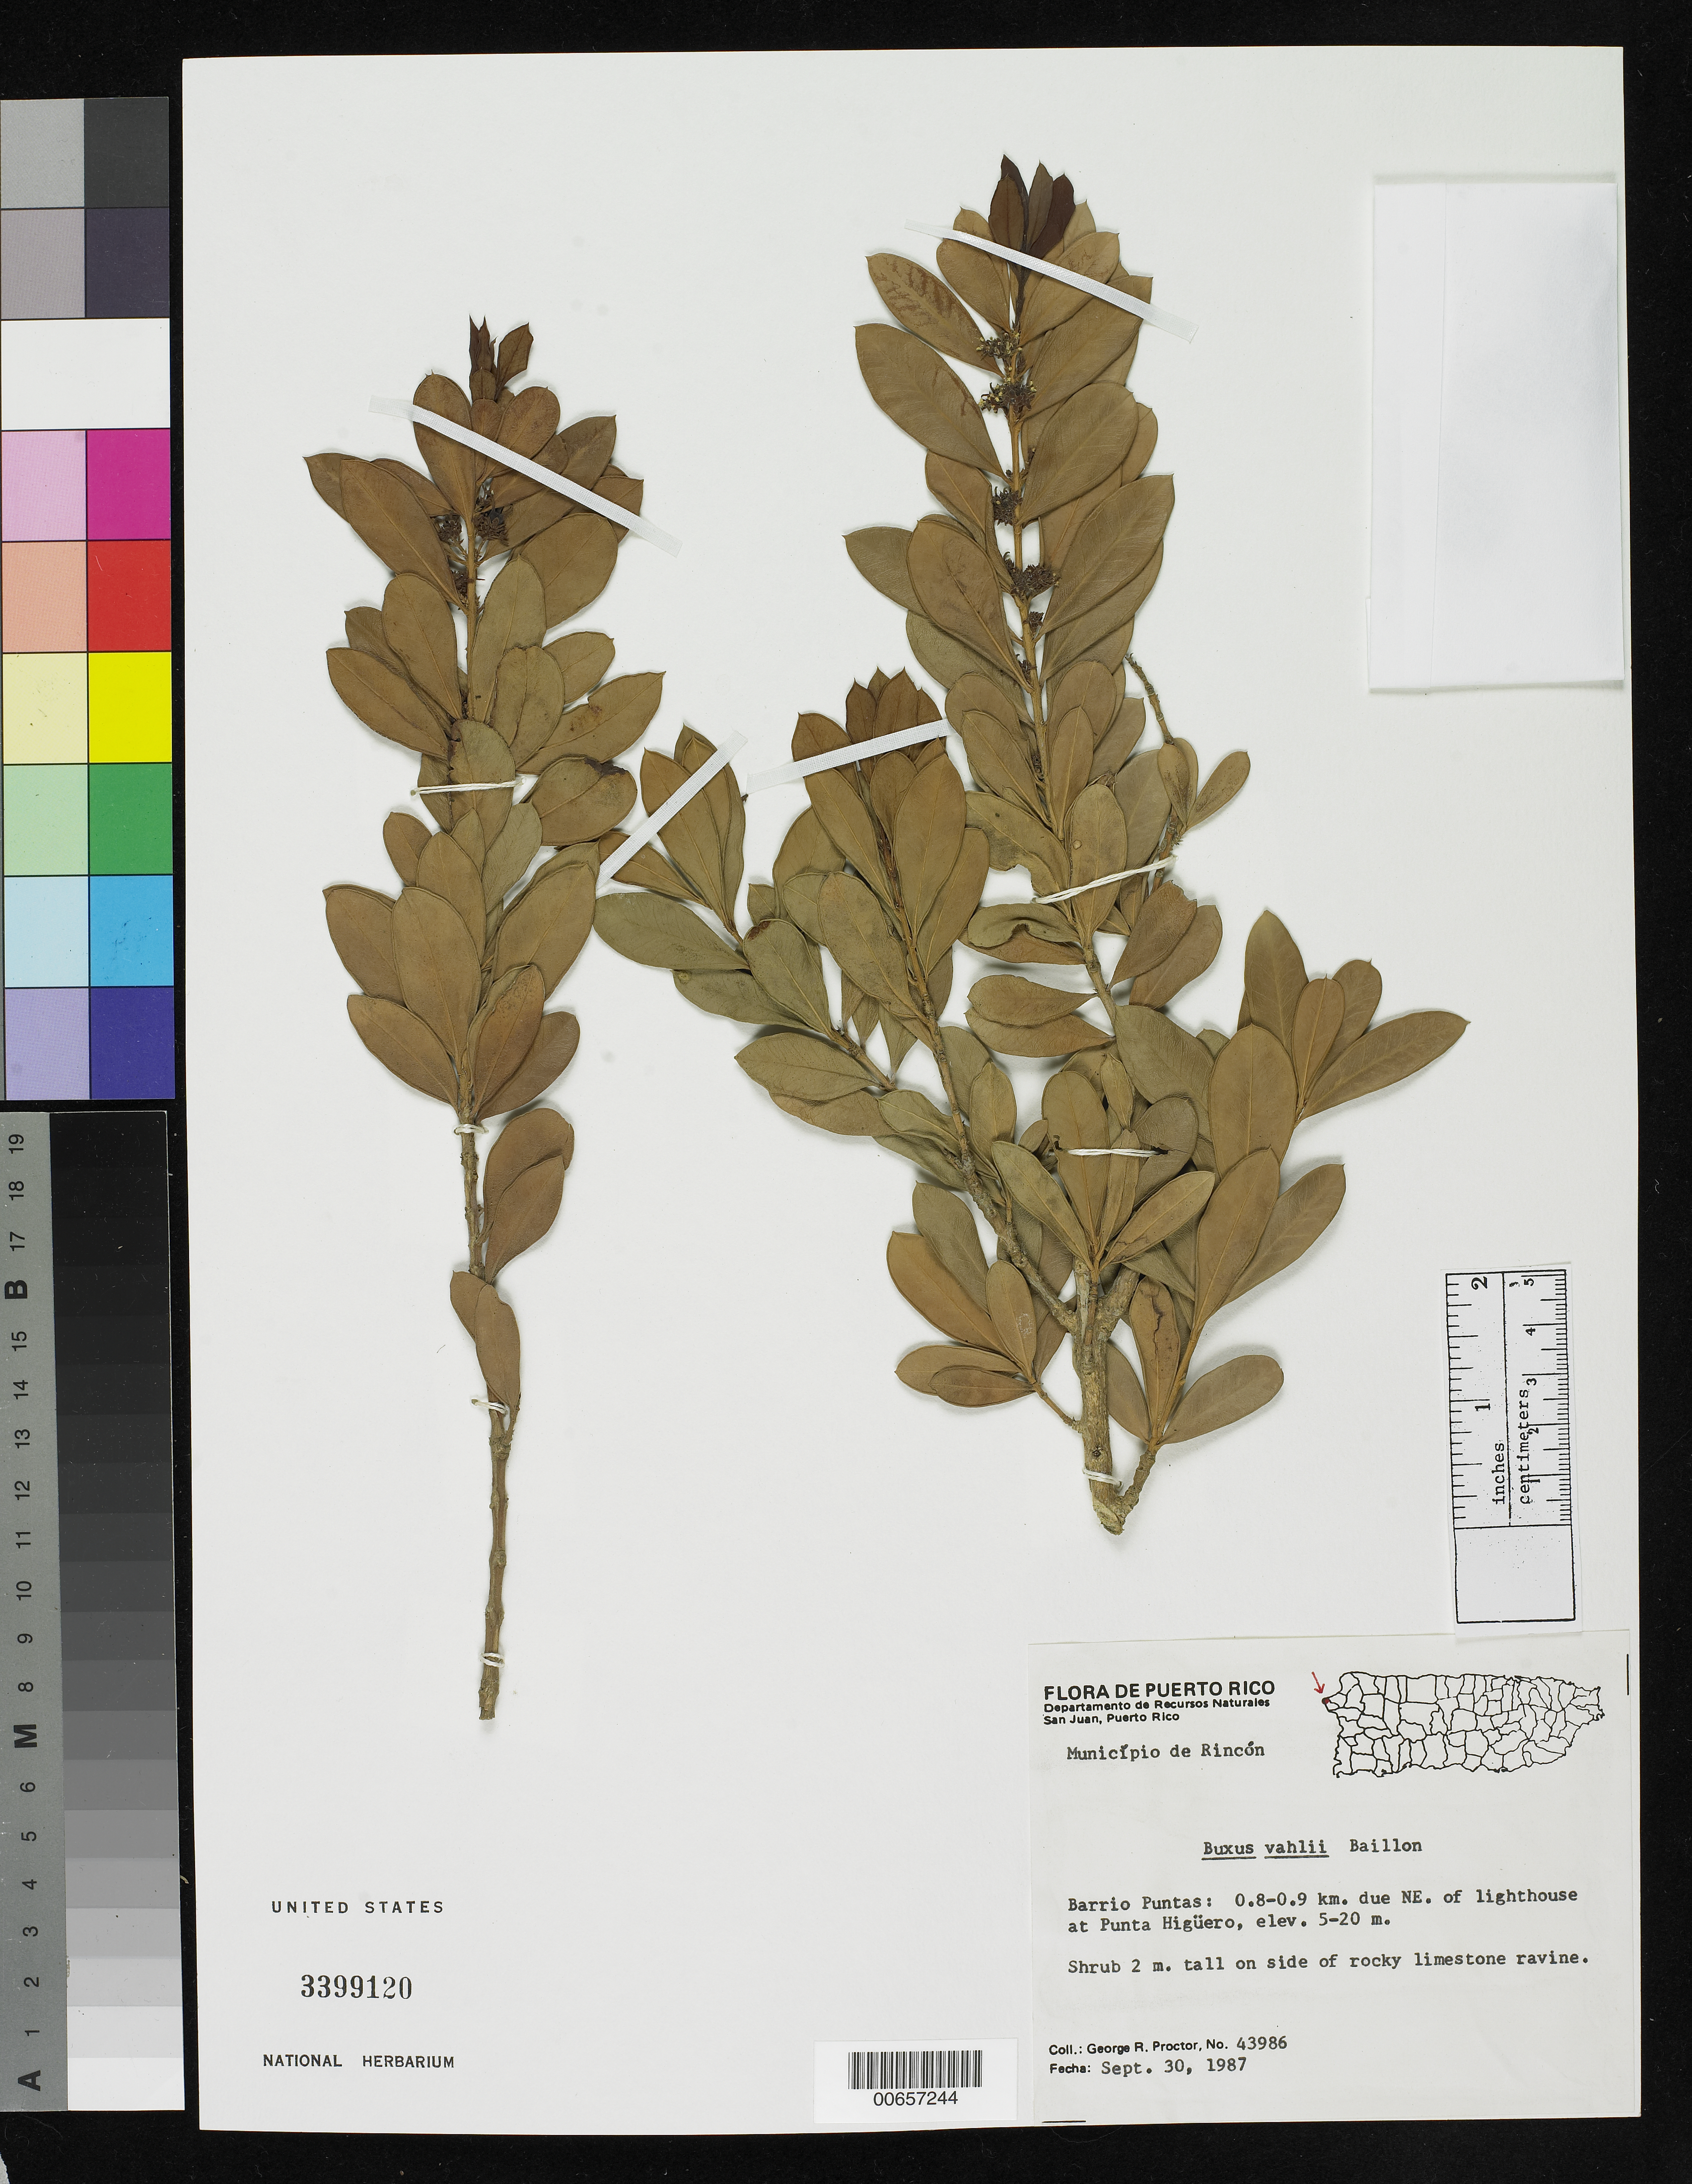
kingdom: Plantae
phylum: Tracheophyta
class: Magnoliopsida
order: Buxales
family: Buxaceae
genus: Buxus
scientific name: Buxus vahlii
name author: Baill.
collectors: G. R. Proctor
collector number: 43986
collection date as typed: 30 Sep 1987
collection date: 1987-09-30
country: Puerto Rico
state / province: Rincón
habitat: Side of rocky limestone ravine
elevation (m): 5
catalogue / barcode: US 3399120